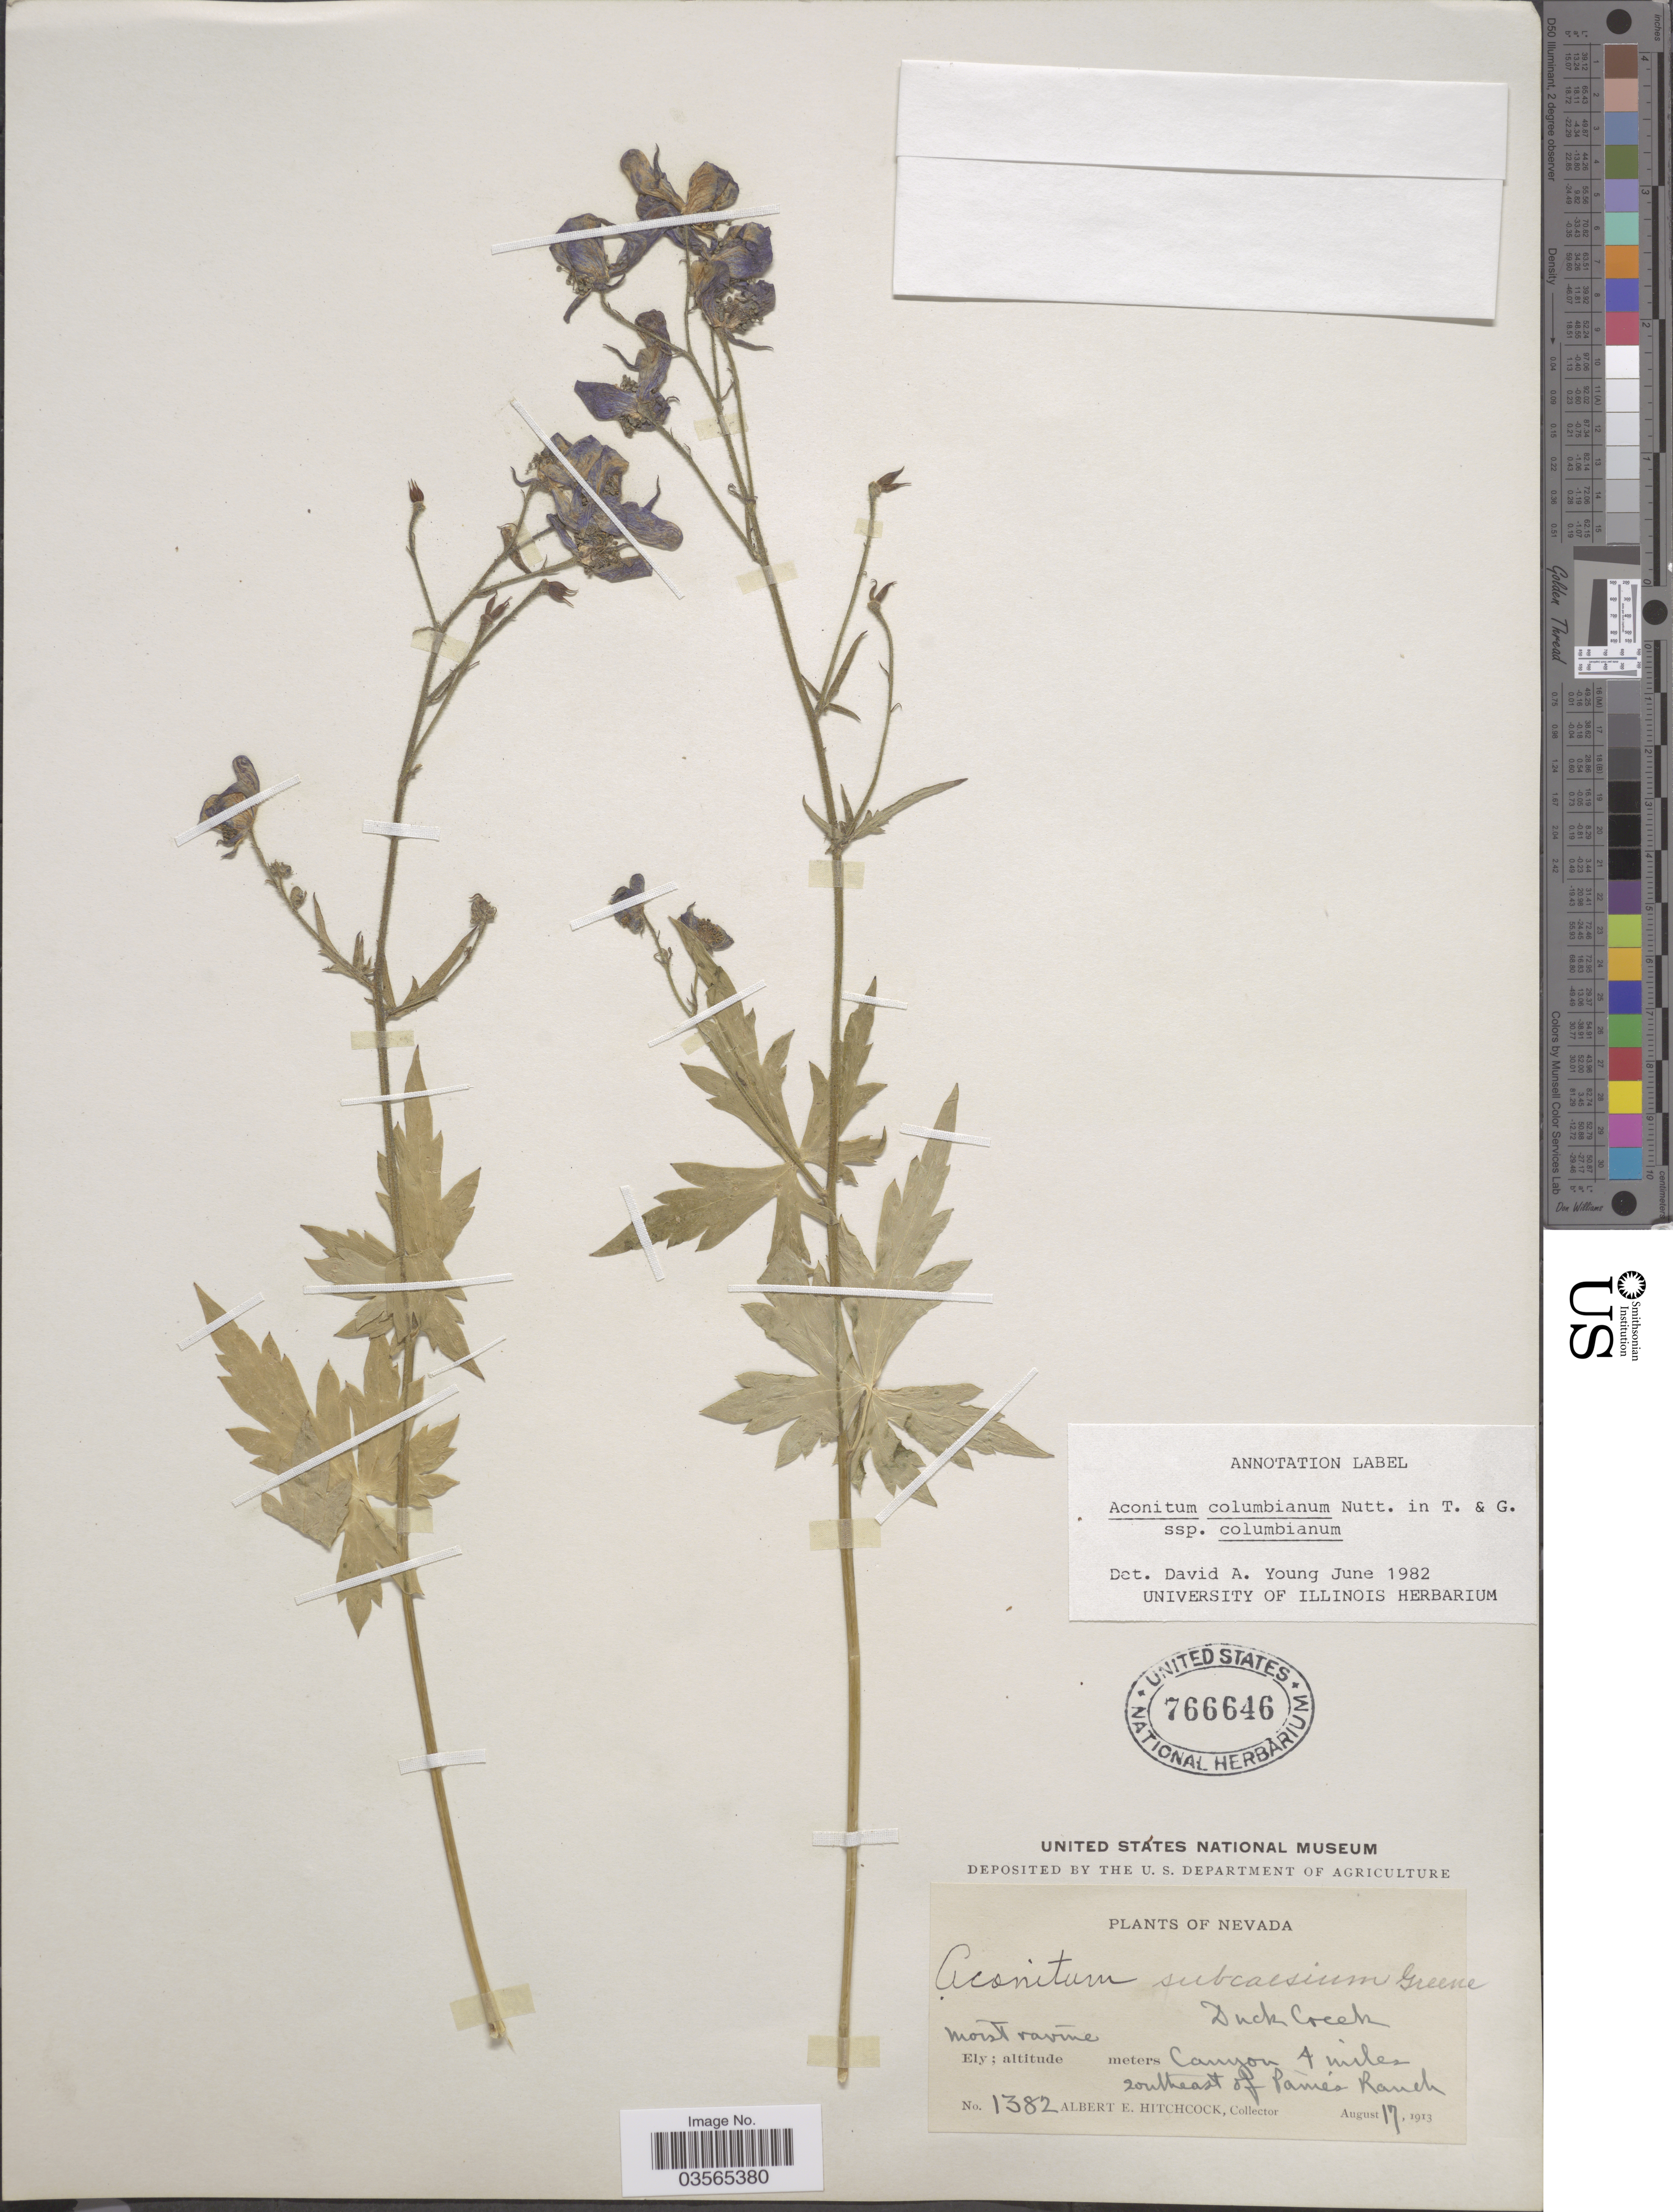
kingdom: Plantae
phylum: Tracheophyta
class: Magnoliopsida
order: Ranunculales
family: Ranunculaceae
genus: Aconitum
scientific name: Aconitum columbianum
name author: Nutt.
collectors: A. Hitchcock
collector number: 1382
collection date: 1913-08-17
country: United States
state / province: Nevada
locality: Duck Creek. Ely. Canyon 4 miles southeast of Paine's Ranch.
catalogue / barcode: US 766646